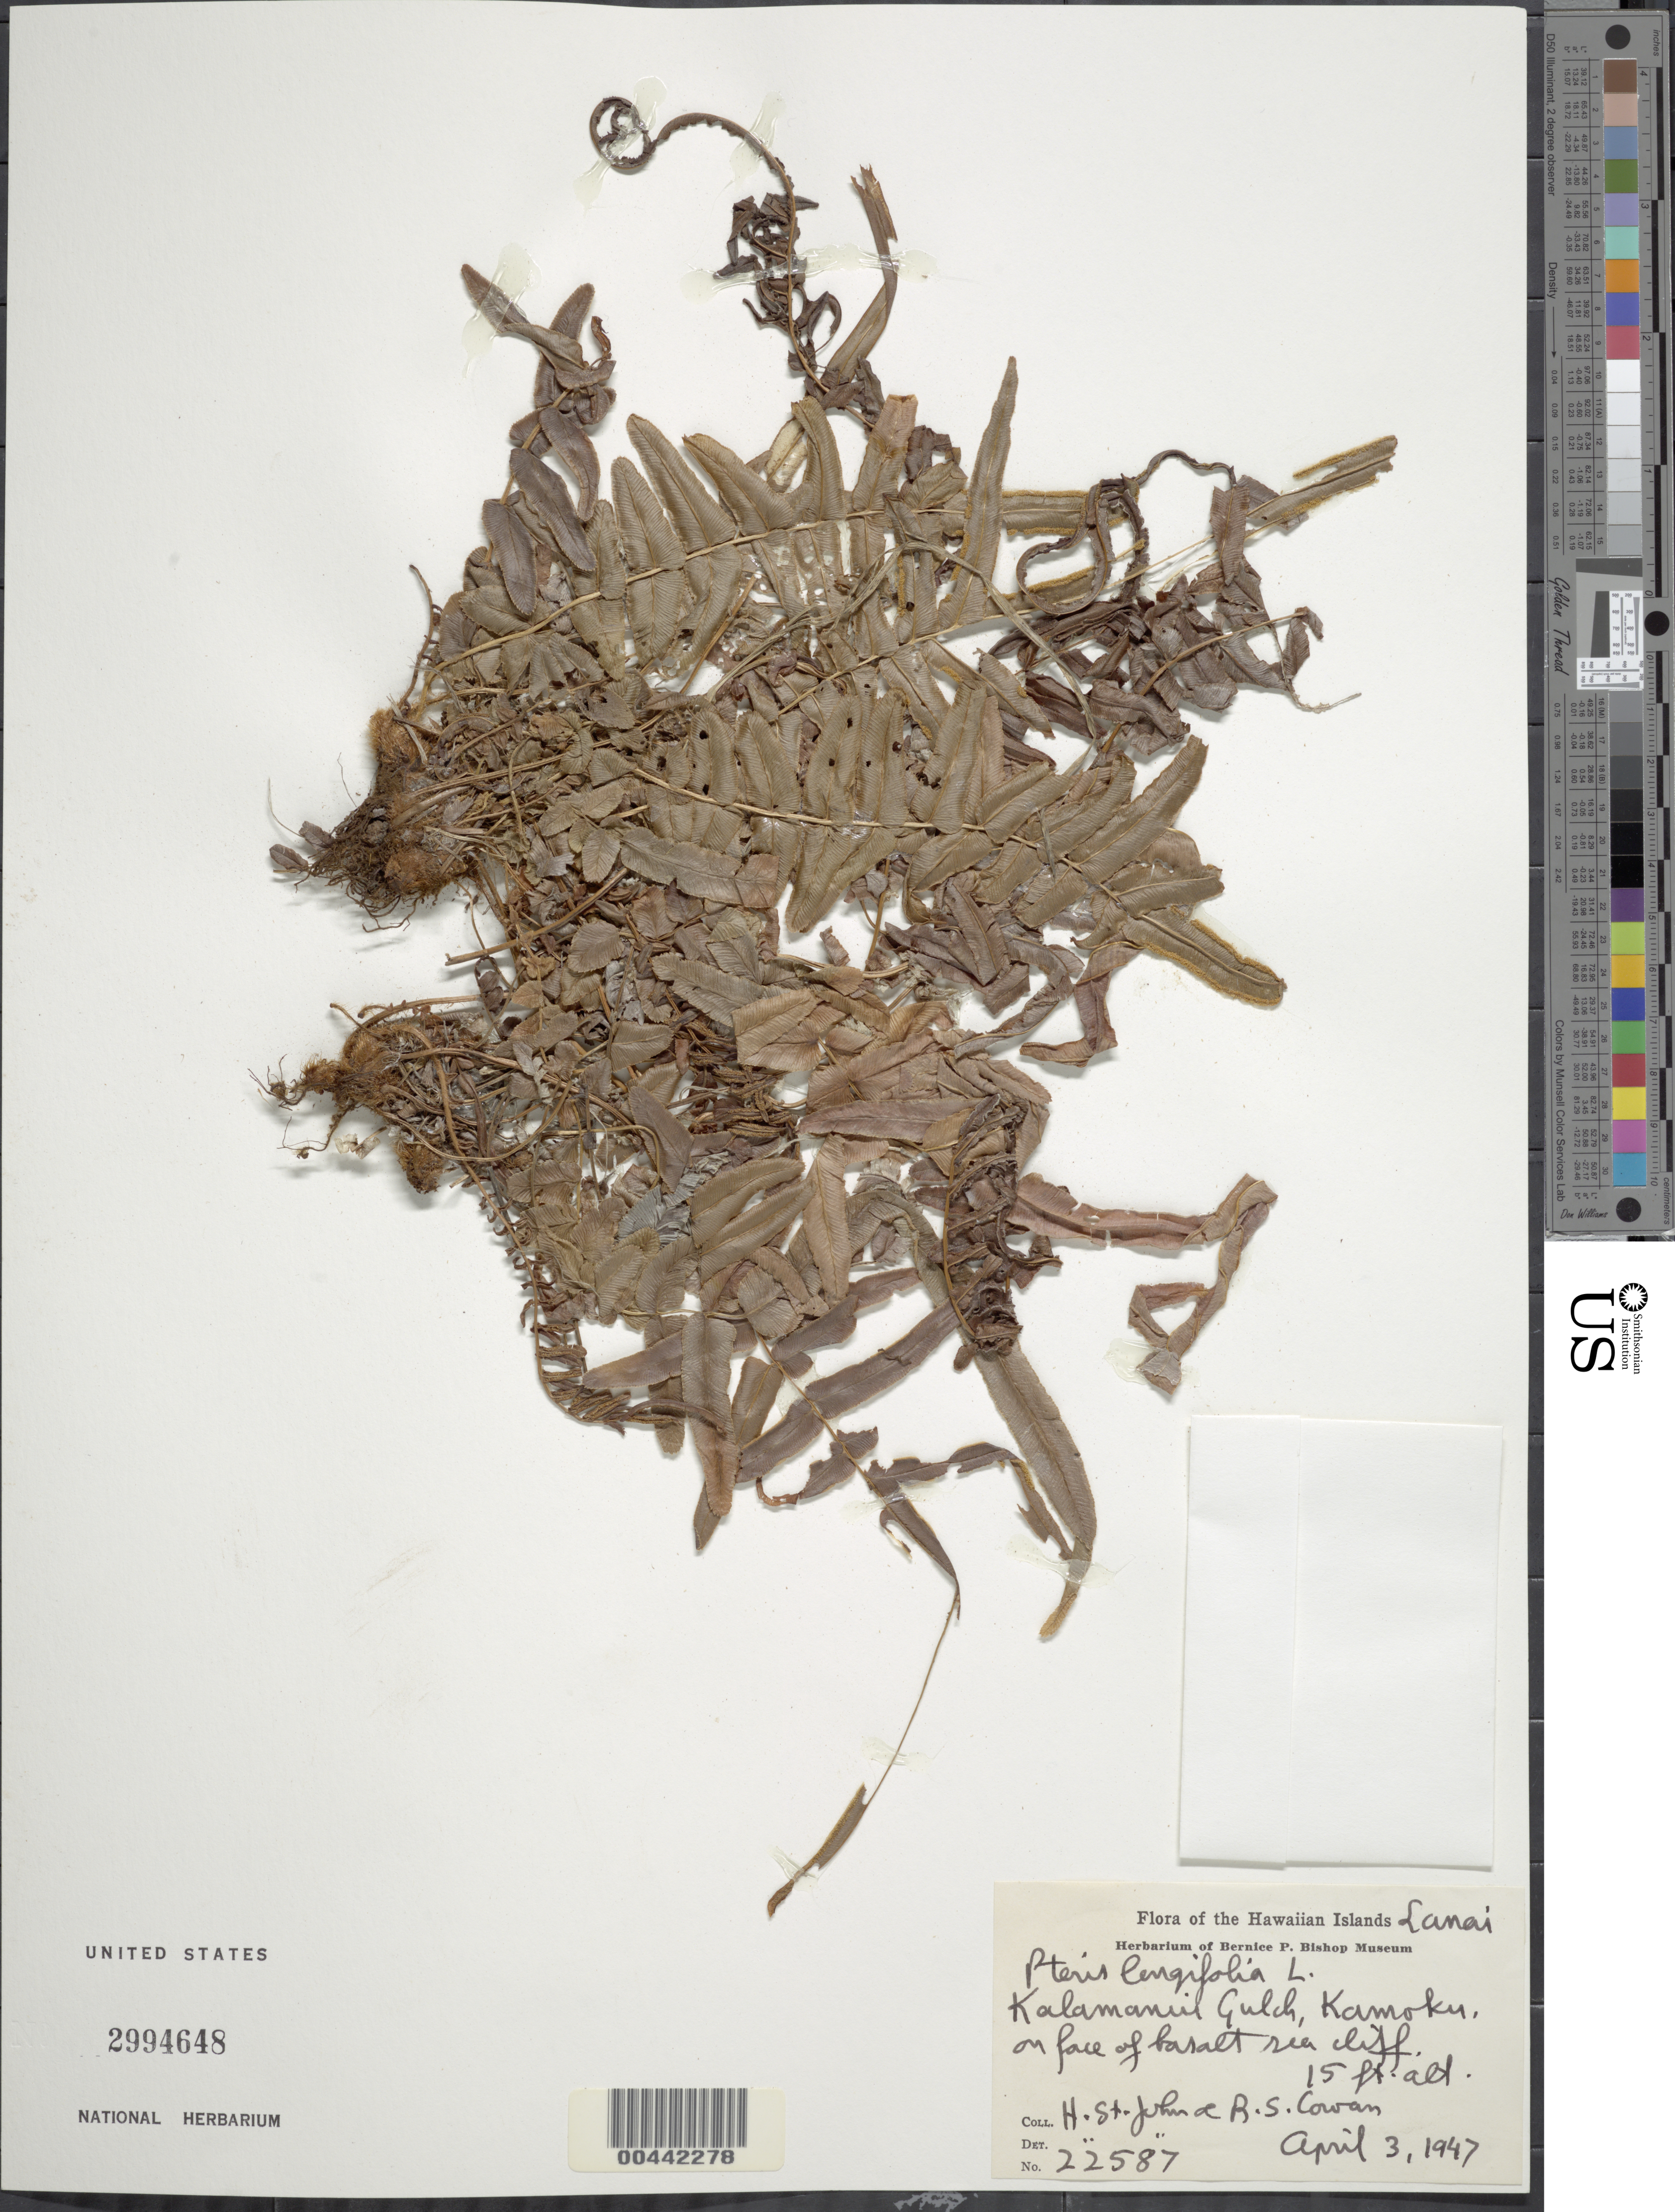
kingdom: Plantae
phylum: Tracheophyta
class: Polypodiopsida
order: Polypodiales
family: Pteridaceae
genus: Pteris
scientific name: Pteris longifolia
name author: L.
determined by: St. John, H.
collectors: H. St. John & R. S. Cowan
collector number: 22587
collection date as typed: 3 Apr 1947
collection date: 1947-04-03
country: United States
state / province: Hawaii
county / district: Maui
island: Lana'i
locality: Kalamanui Gulch, Kamoku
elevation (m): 5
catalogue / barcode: US 2994648